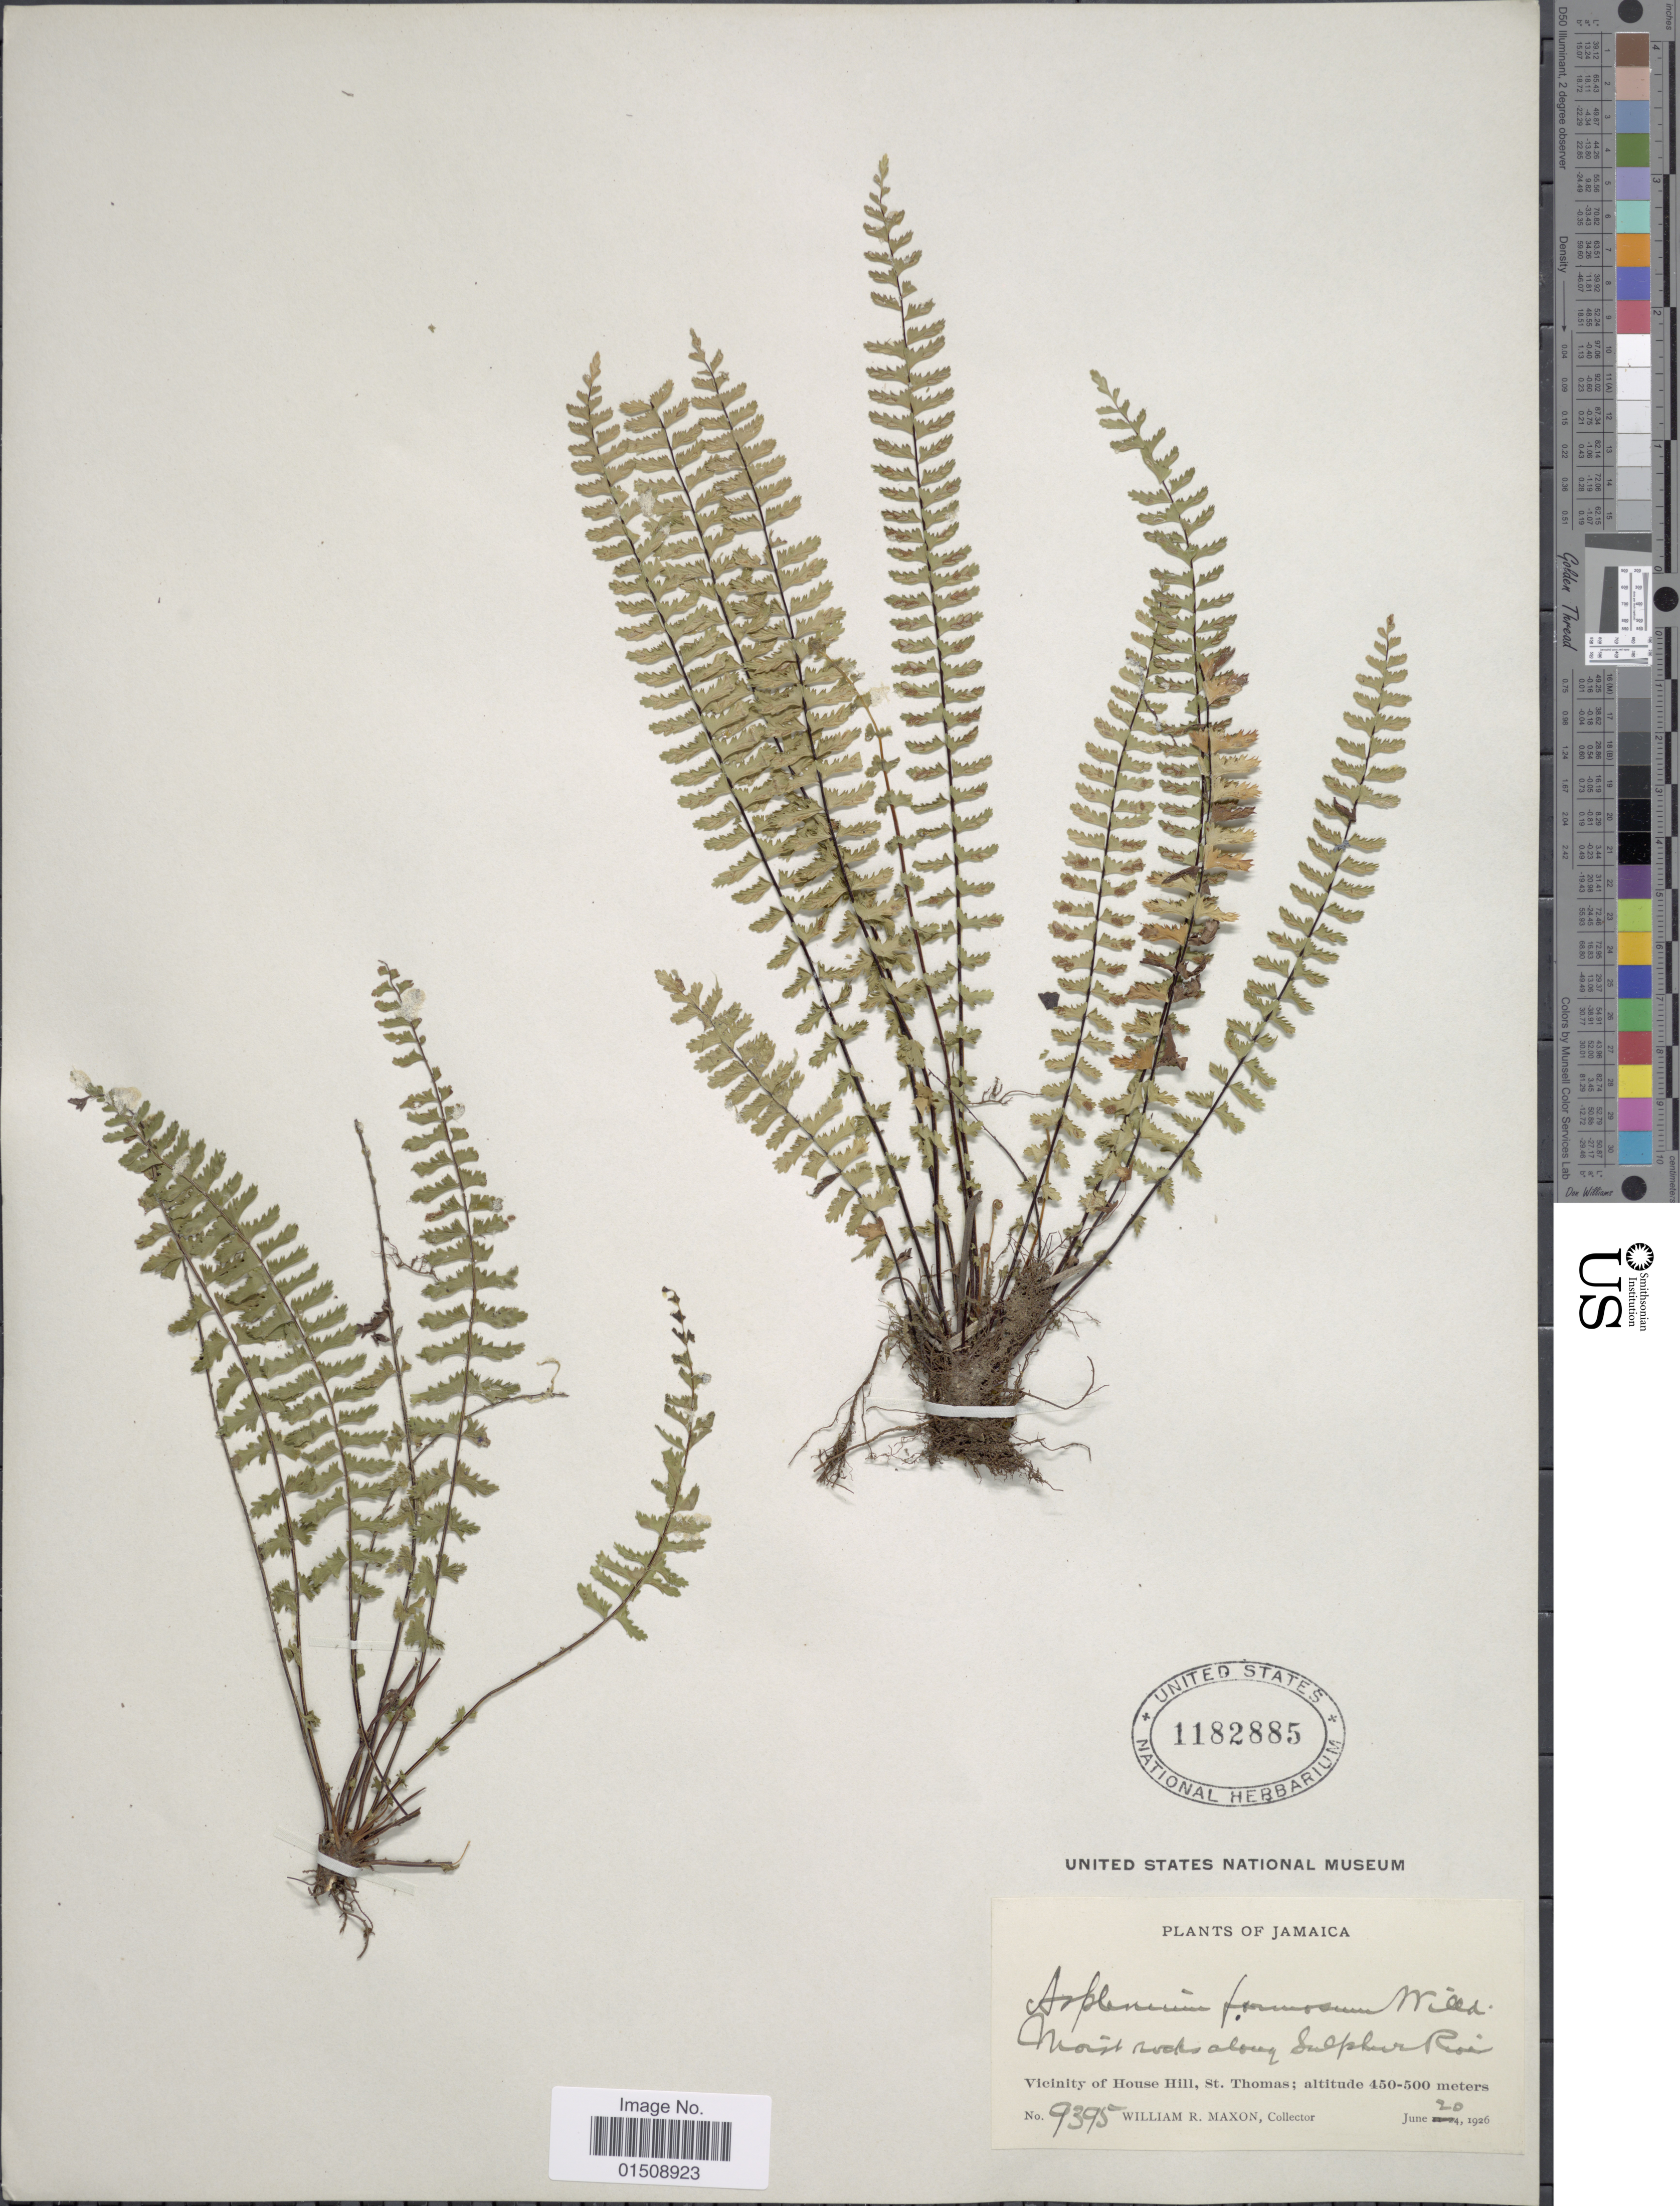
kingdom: Plantae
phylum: Tracheophyta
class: Polypodiopsida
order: Polypodiales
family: Aspleniaceae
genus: Asplenium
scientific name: Asplenium formosum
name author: Willd.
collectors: W. R. Maxon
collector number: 9395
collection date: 1926-06-20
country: Jamaica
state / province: Saint Thomas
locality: Vicinity of House Hill, St, Thomas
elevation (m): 450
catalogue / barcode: US 1182885